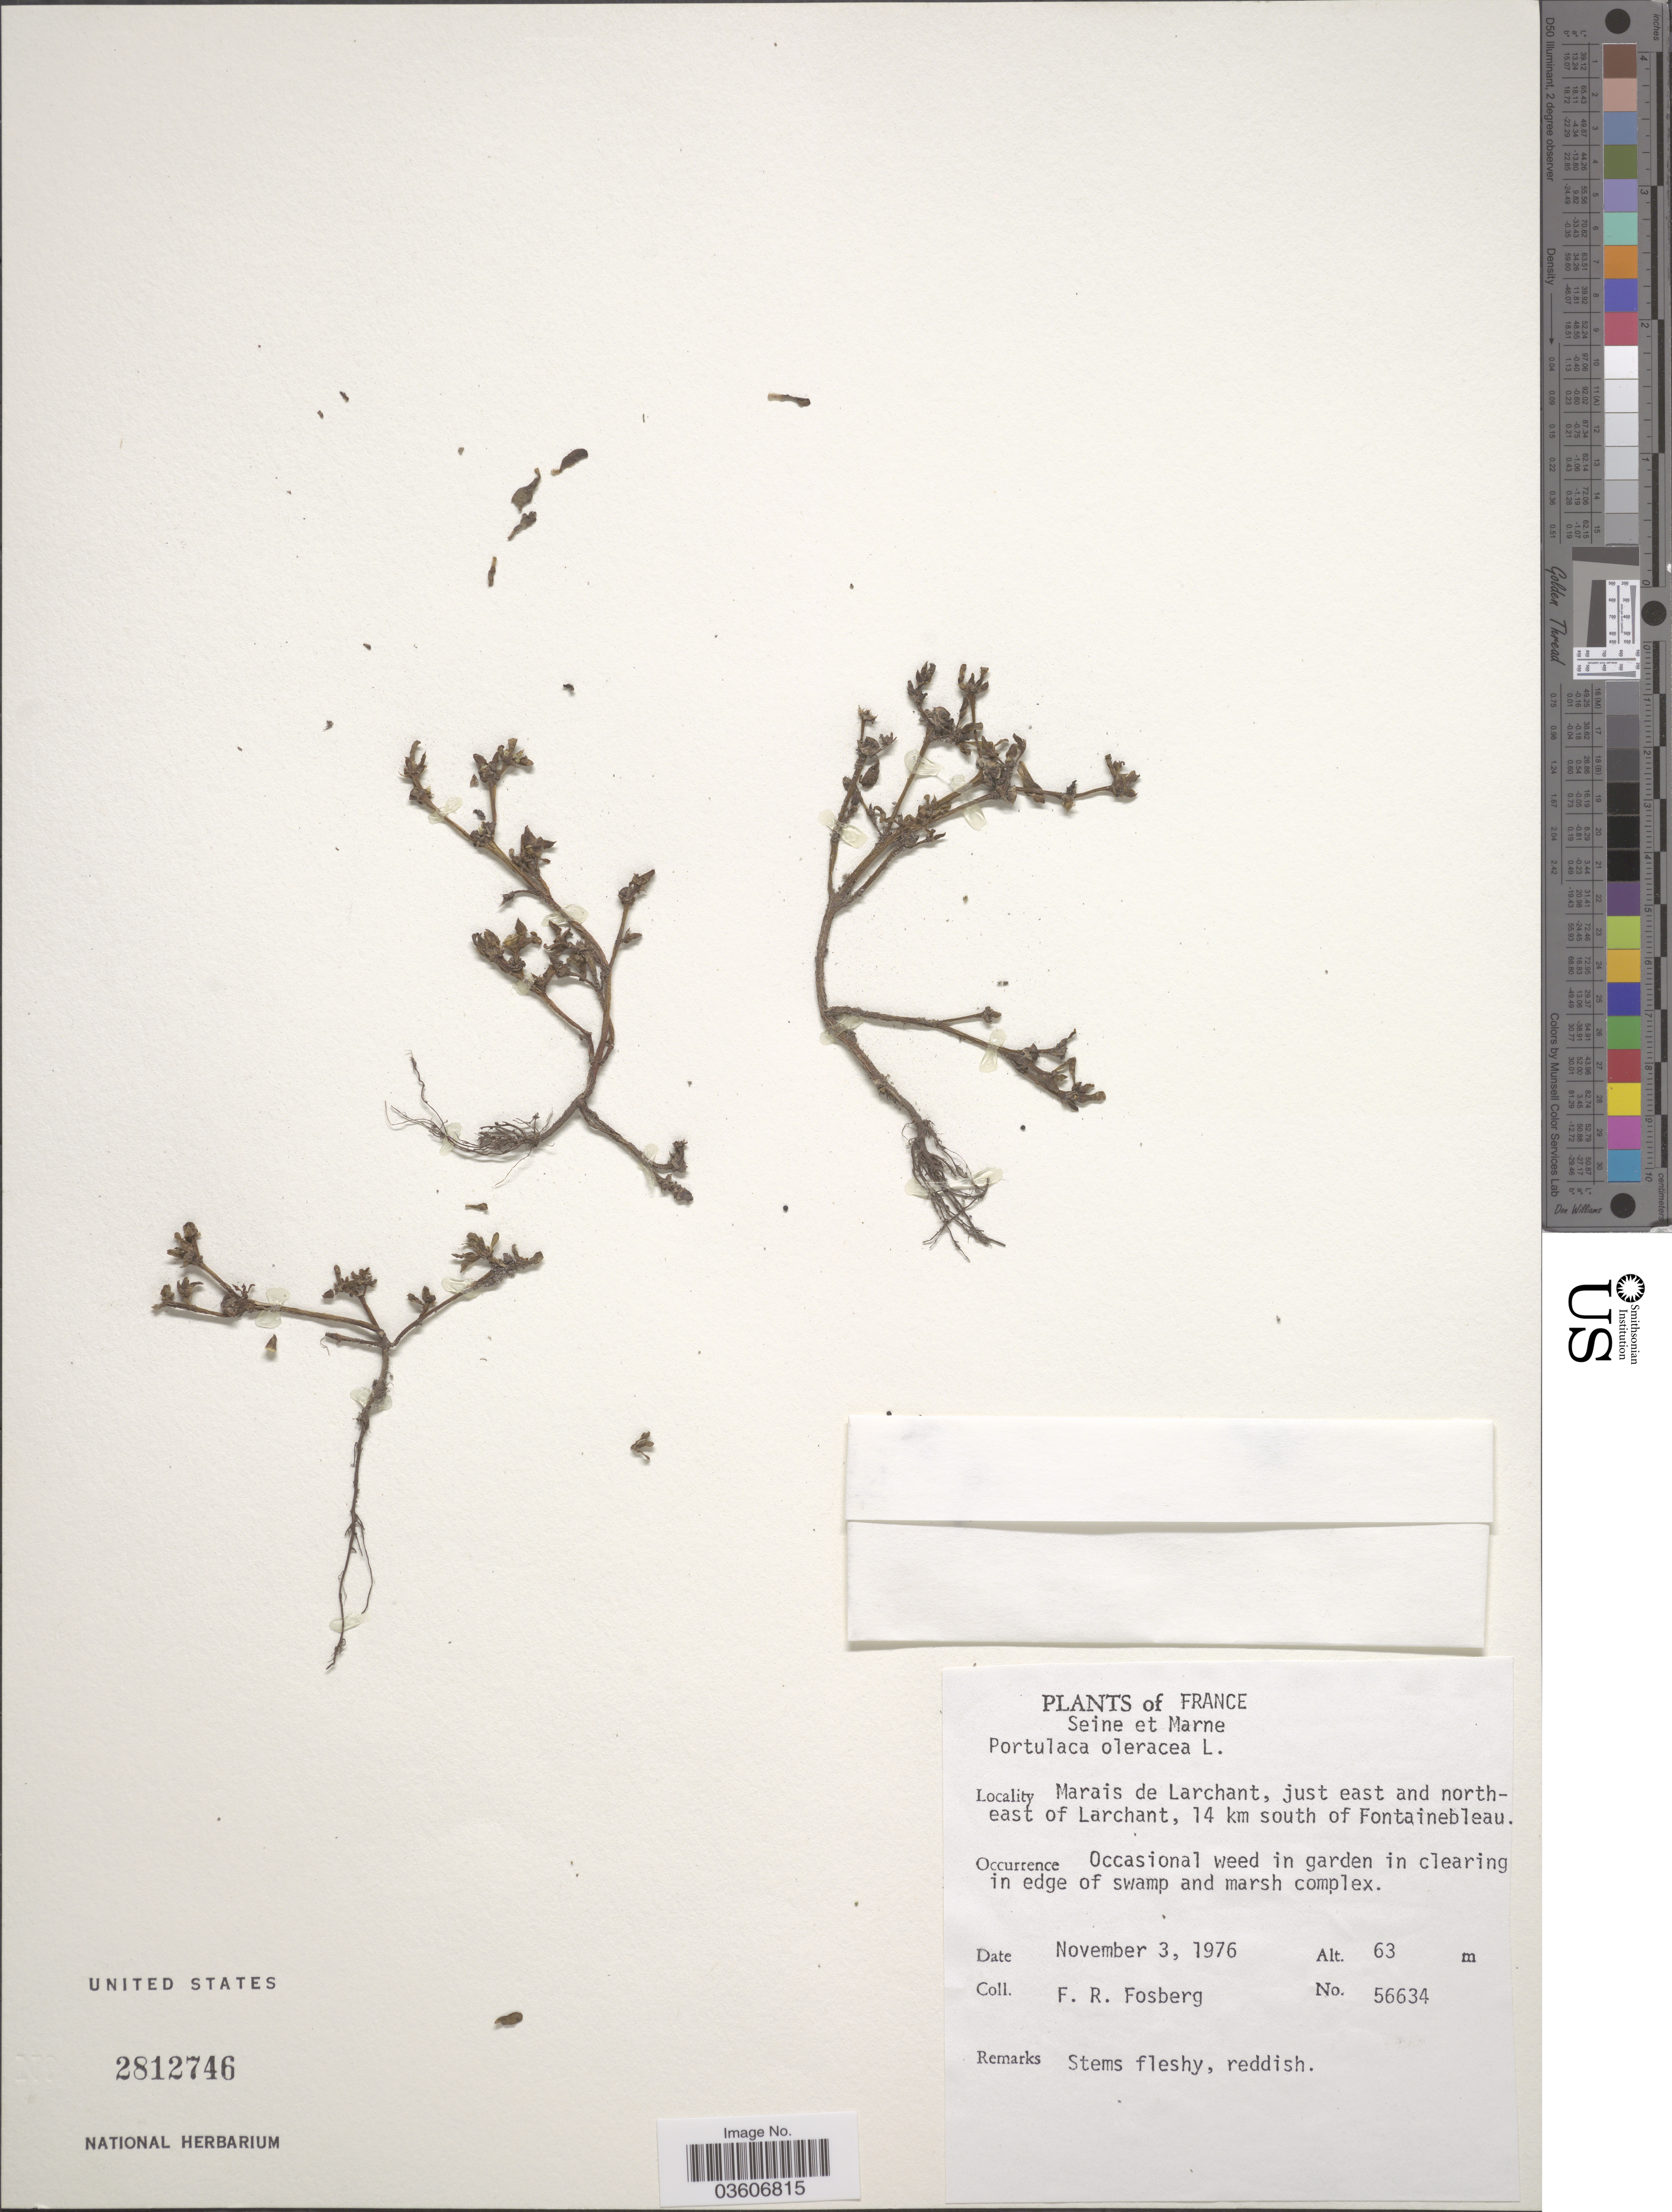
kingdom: Plantae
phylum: Tracheophyta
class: Magnoliopsida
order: Caryophyllales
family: Portulacaceae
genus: Portulaca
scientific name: Portulaca oleracea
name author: L.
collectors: F. R. Fosberg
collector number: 56634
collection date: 1976-11-03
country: France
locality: Seine et Marne. Marais de Larchant, just east of northeast of Larchant, 14 km south of Fontainebleau.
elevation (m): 63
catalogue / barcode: US 2812746